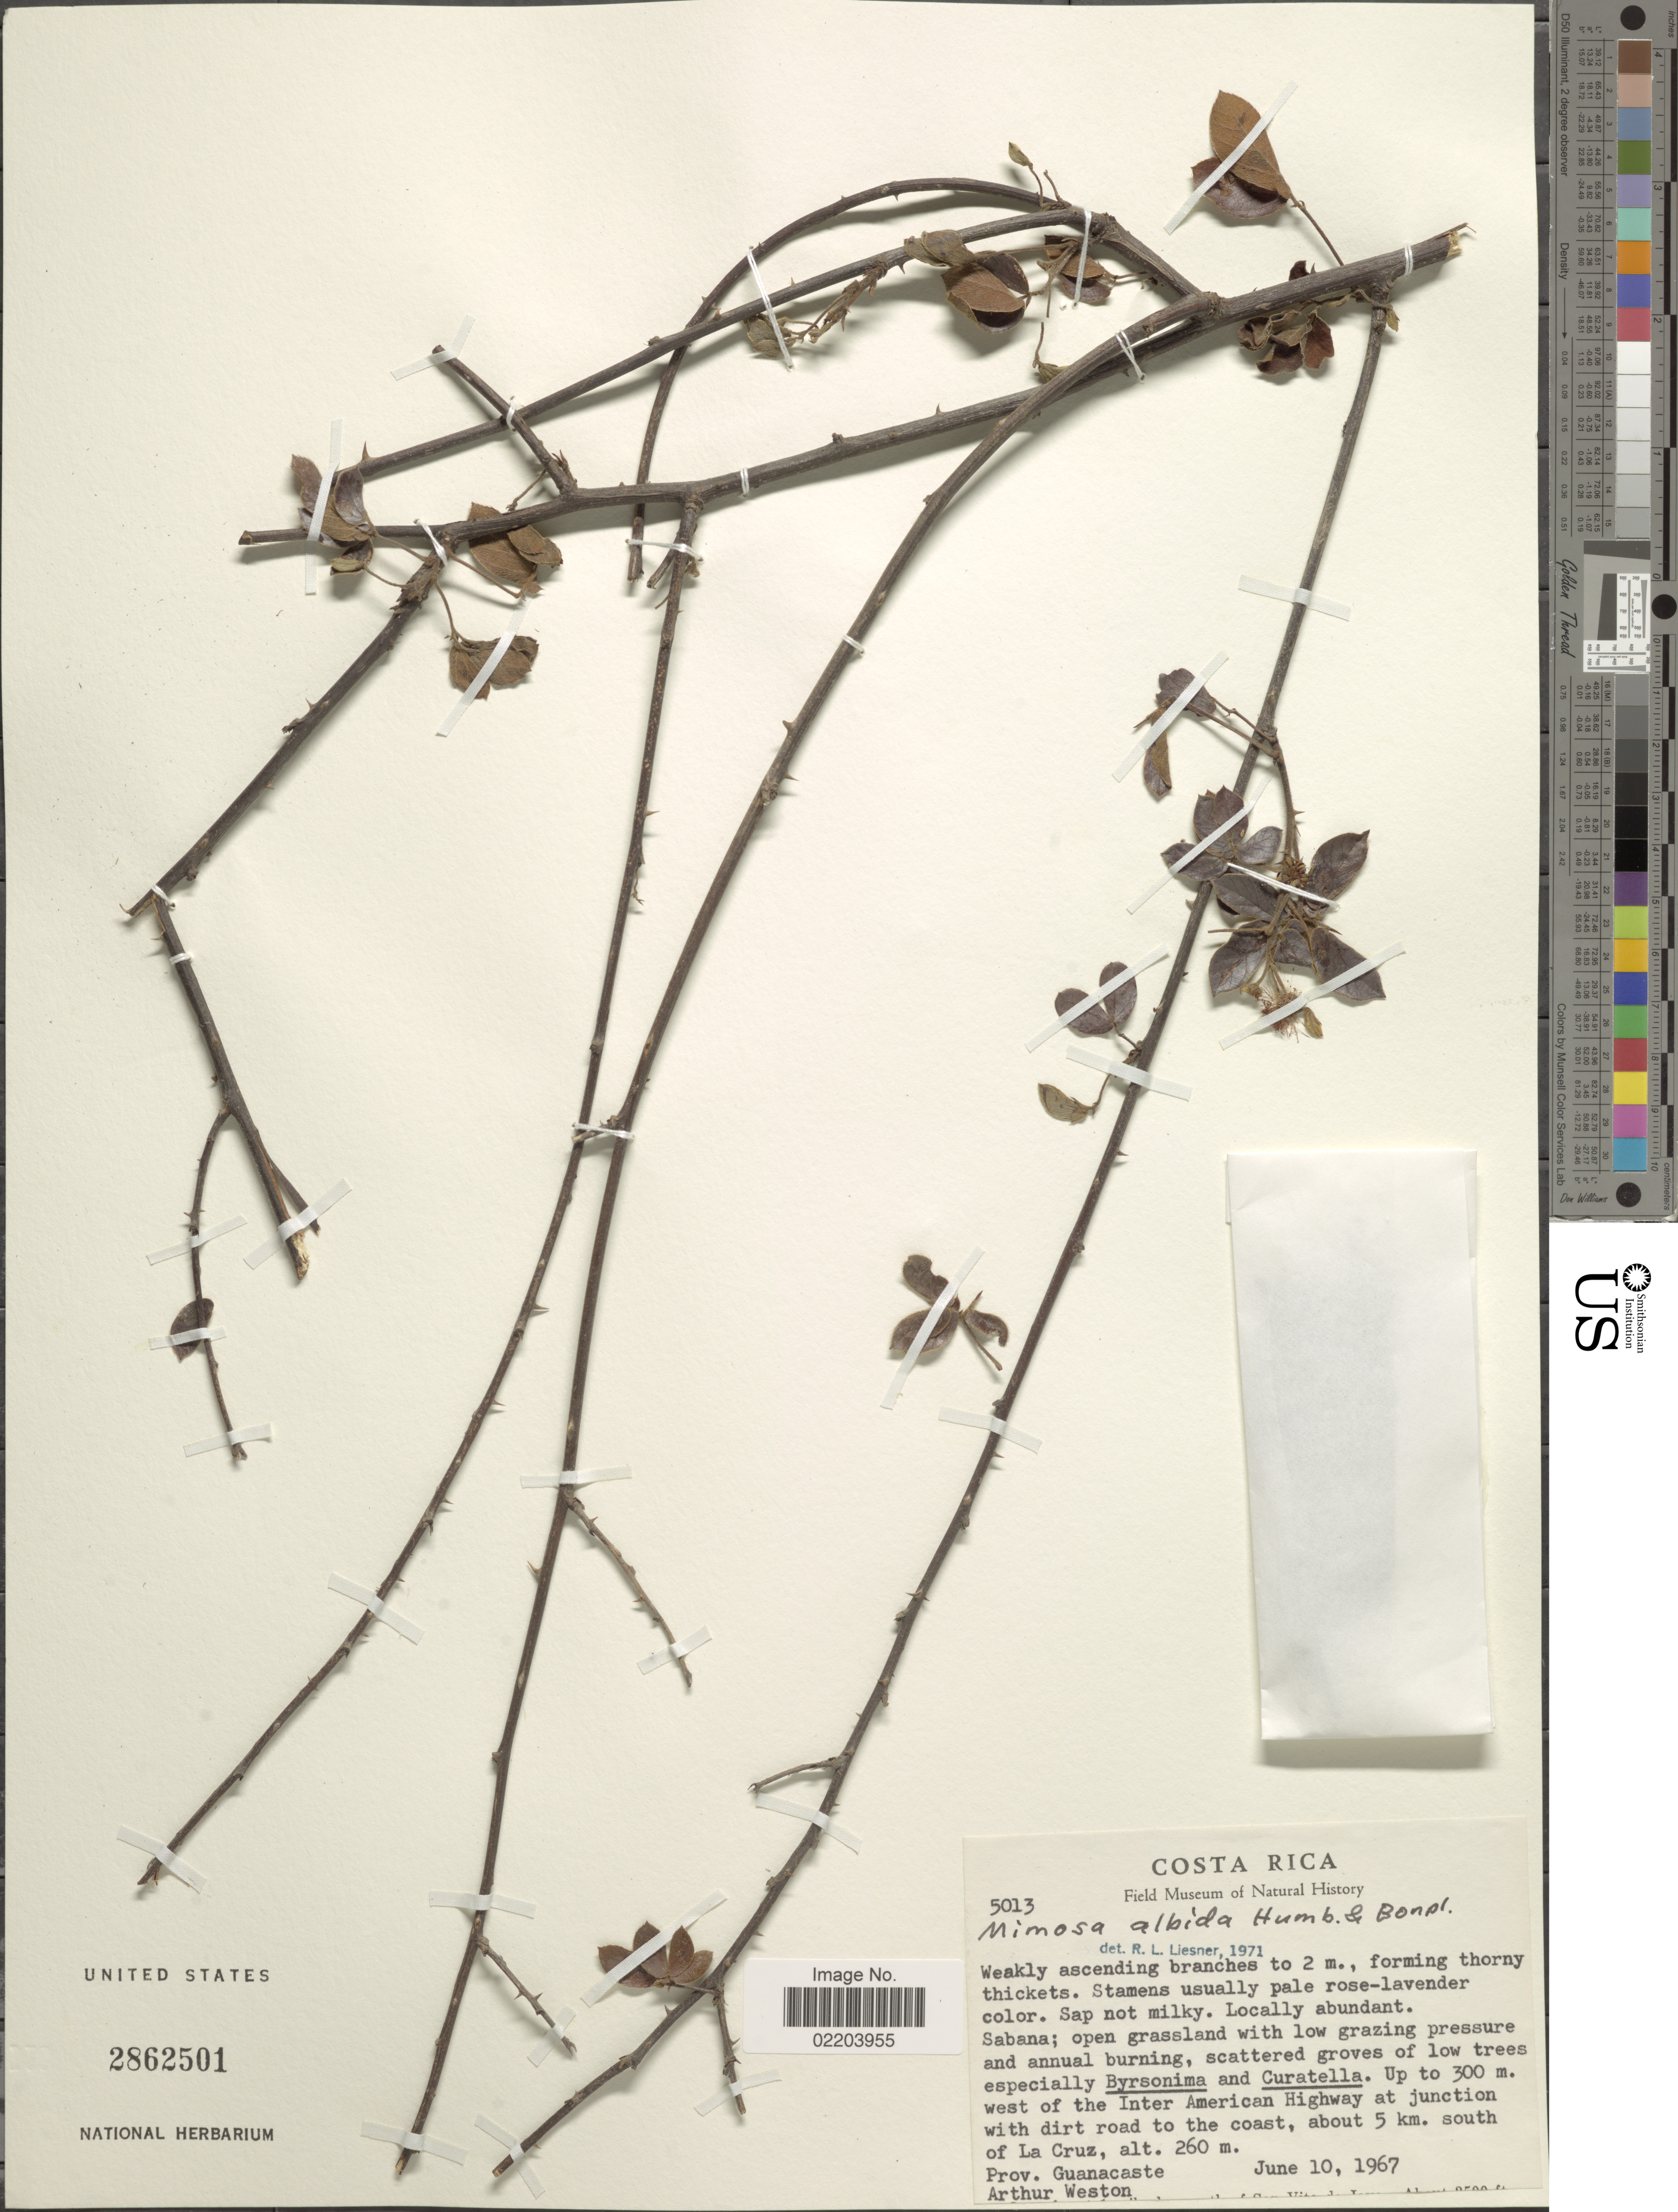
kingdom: Plantae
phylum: Tracheophyta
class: Magnoliopsida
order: Fabales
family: Fabaceae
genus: Mimosa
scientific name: Mimosa albida var. strigosa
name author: (Willd.) B.L. Rob.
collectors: A. Weston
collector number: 5013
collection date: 1967-06-10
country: Costa Rica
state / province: Guanacaste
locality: West of the Inter American Highway at junction with dirt road to the coast, about 5 km. south of La Cruz. Prov. Guanacaste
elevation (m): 260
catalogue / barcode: US 2862501